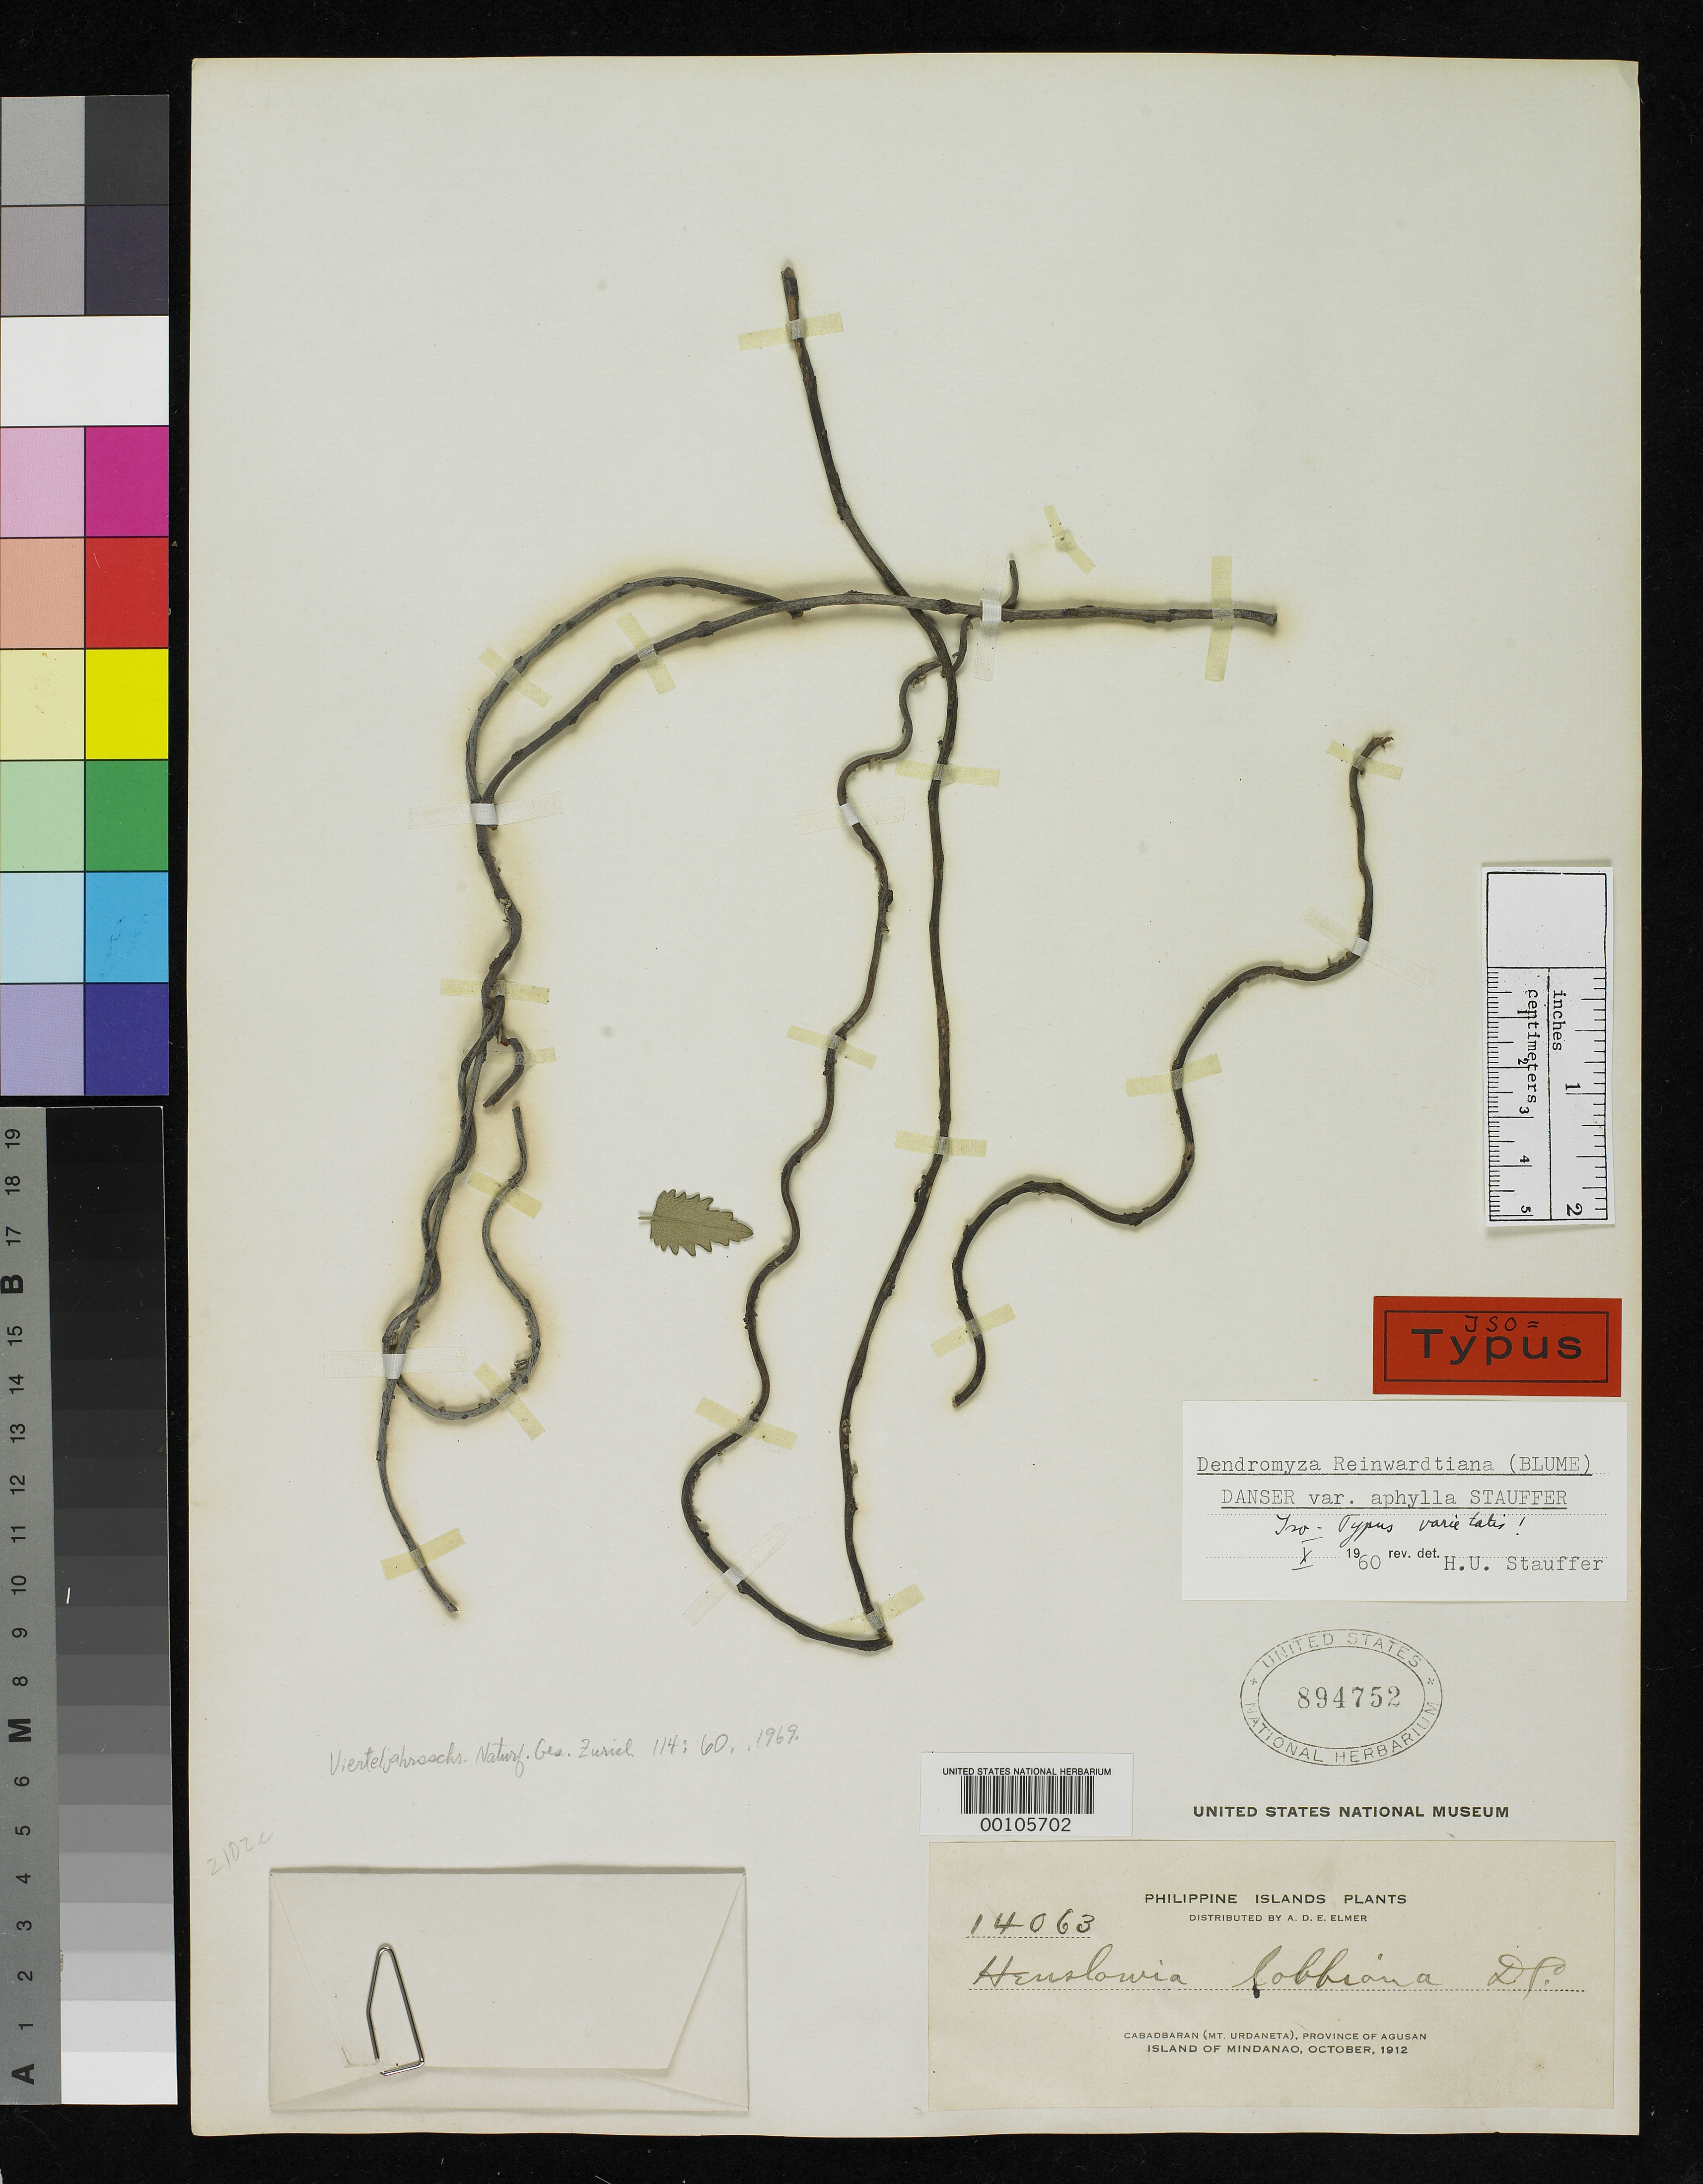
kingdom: Plantae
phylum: Tracheophyta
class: Magnoliopsida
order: Santalales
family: Amphorogynaceae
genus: Dendromyza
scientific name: Dendromyza reinwardtiana var. aphylla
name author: Stauffer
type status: Isotype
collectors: A. D. E. Elmer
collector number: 14063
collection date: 1912-10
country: Philippines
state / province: Caraga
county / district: Agusan del Norte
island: Mindanao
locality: Cabadbaran (Mt. Urdaneta), Province of Agusan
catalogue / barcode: US 894752